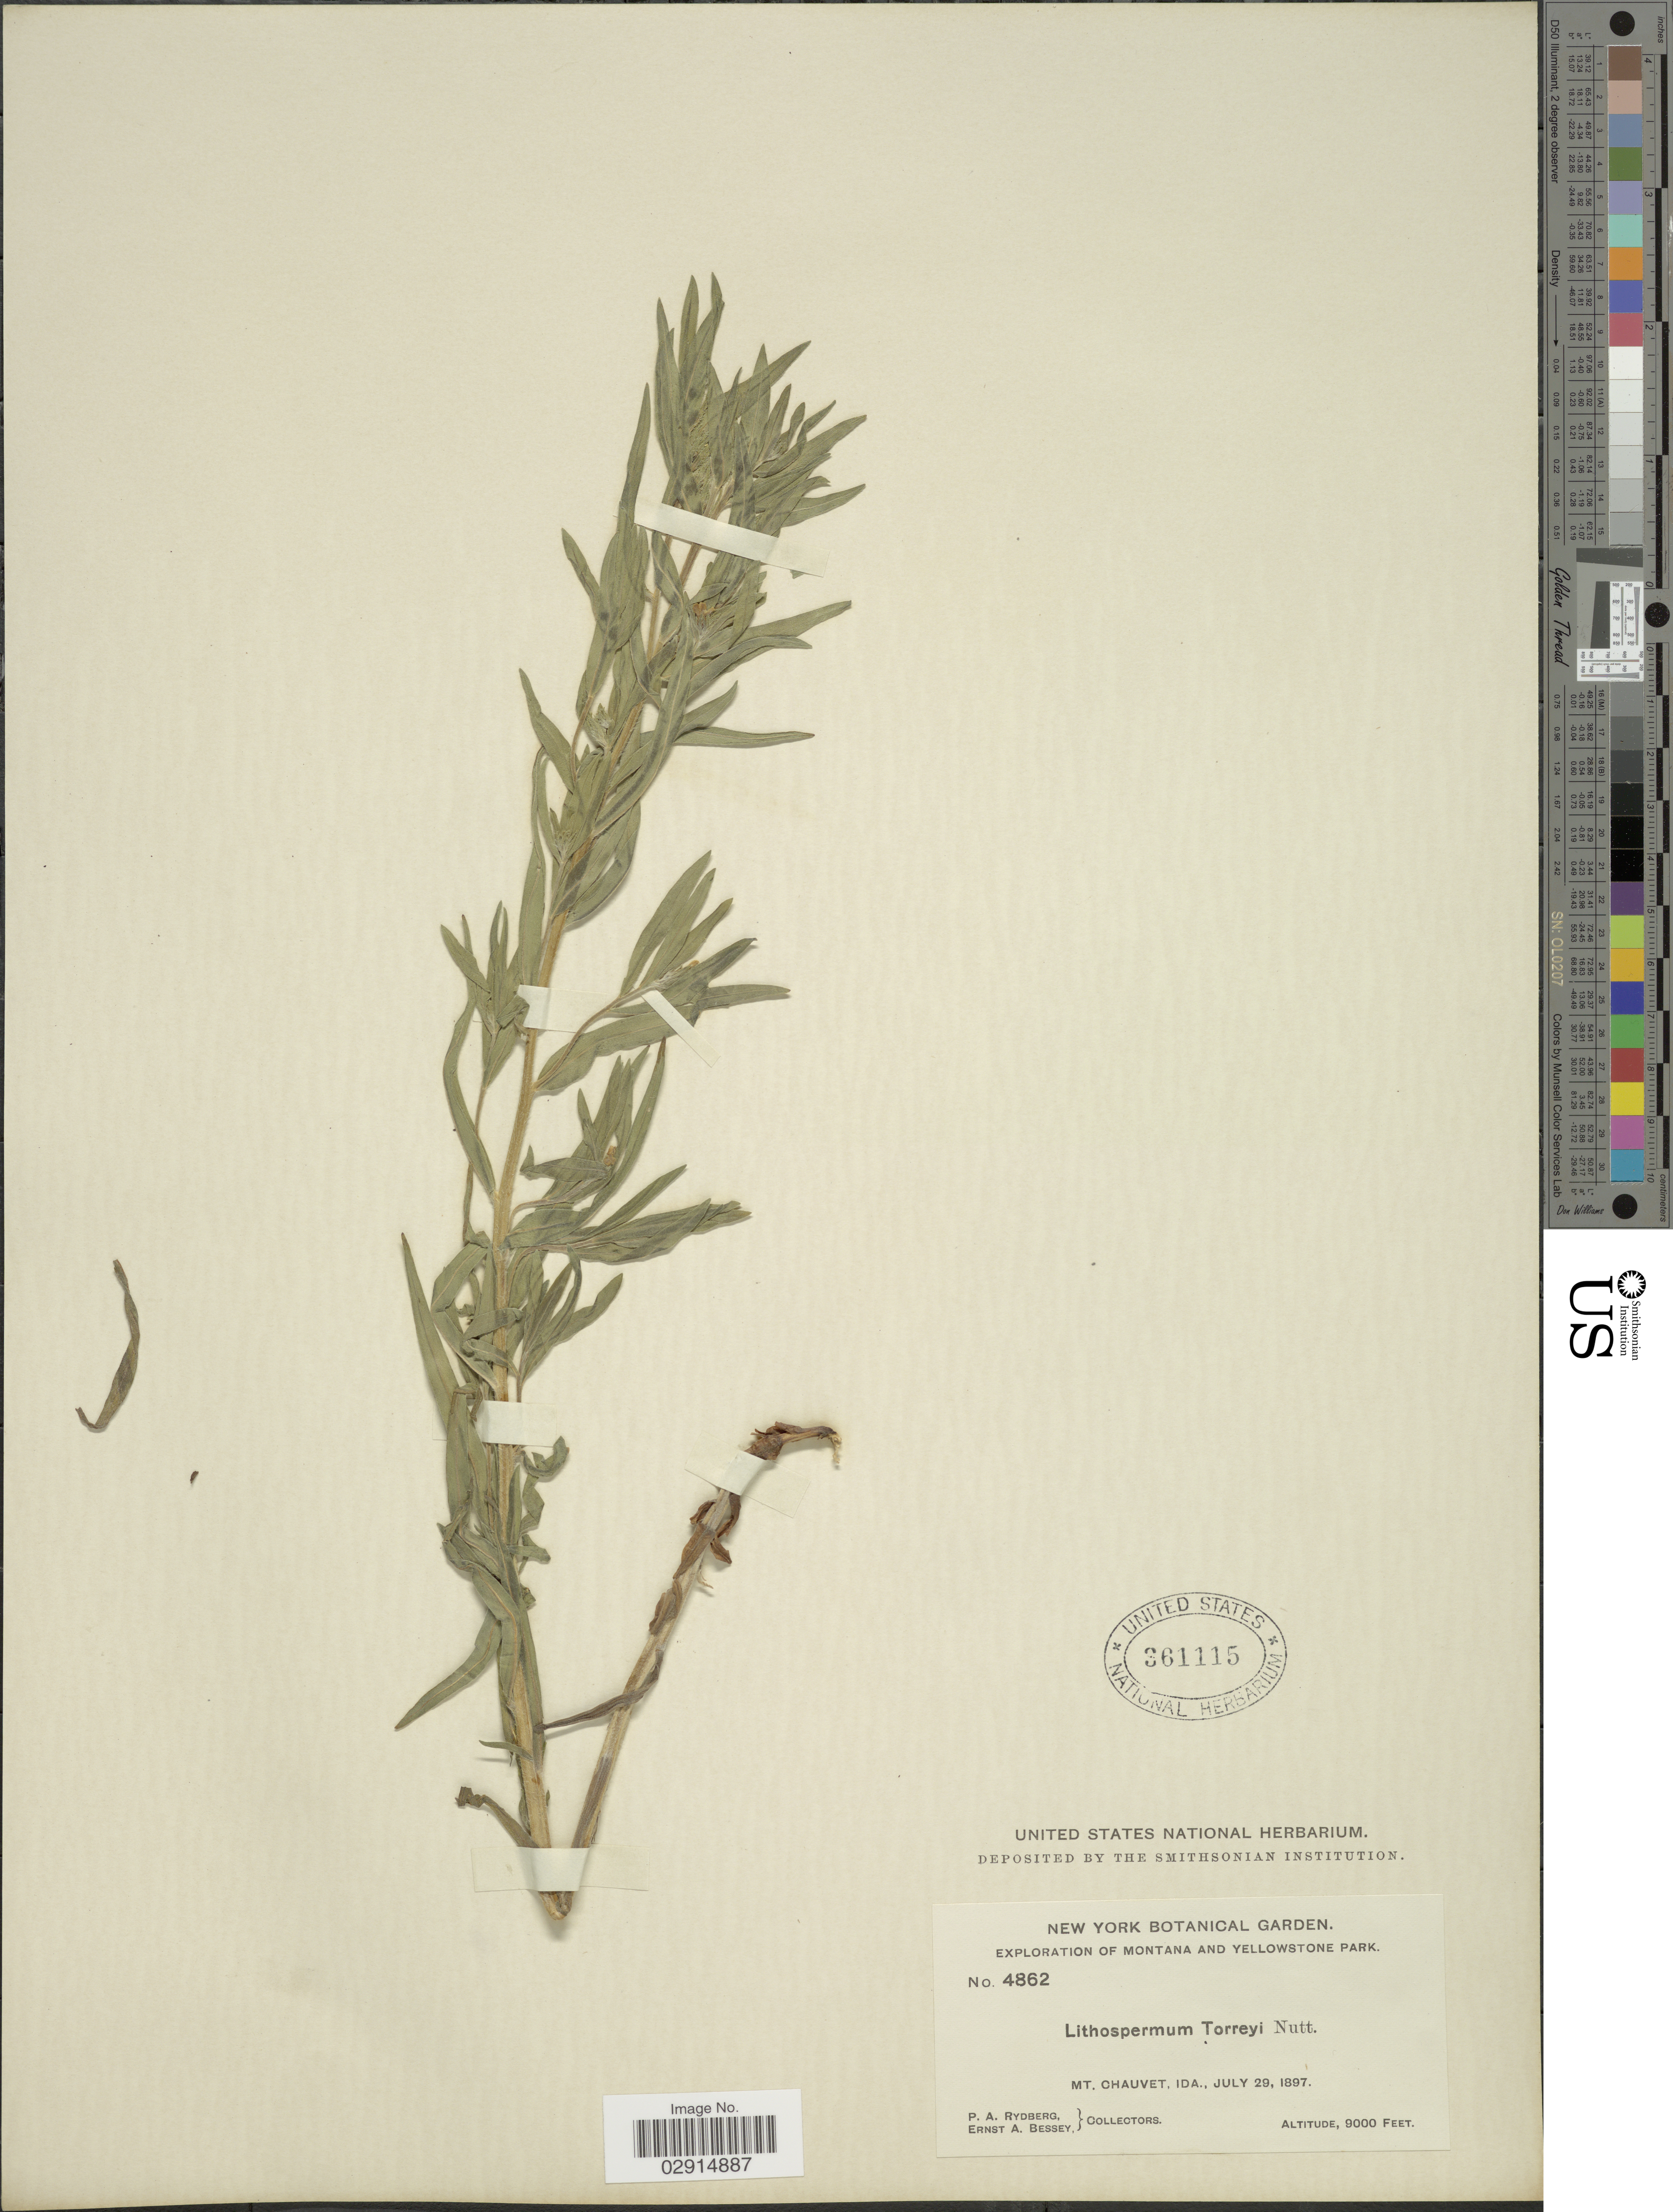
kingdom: Plantae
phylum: Tracheophyta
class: Magnoliopsida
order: Boraginales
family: Boraginaceae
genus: Lithospermum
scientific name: Lithospermum ruderale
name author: Douglas ex Lehm.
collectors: P. A. Rydberg & E. A. Bessey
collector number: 4862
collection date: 1897-07-29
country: United States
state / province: Idaho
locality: Mt. Chauvet, Ida. Yellowstone Park.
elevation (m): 2743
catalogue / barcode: US 361115